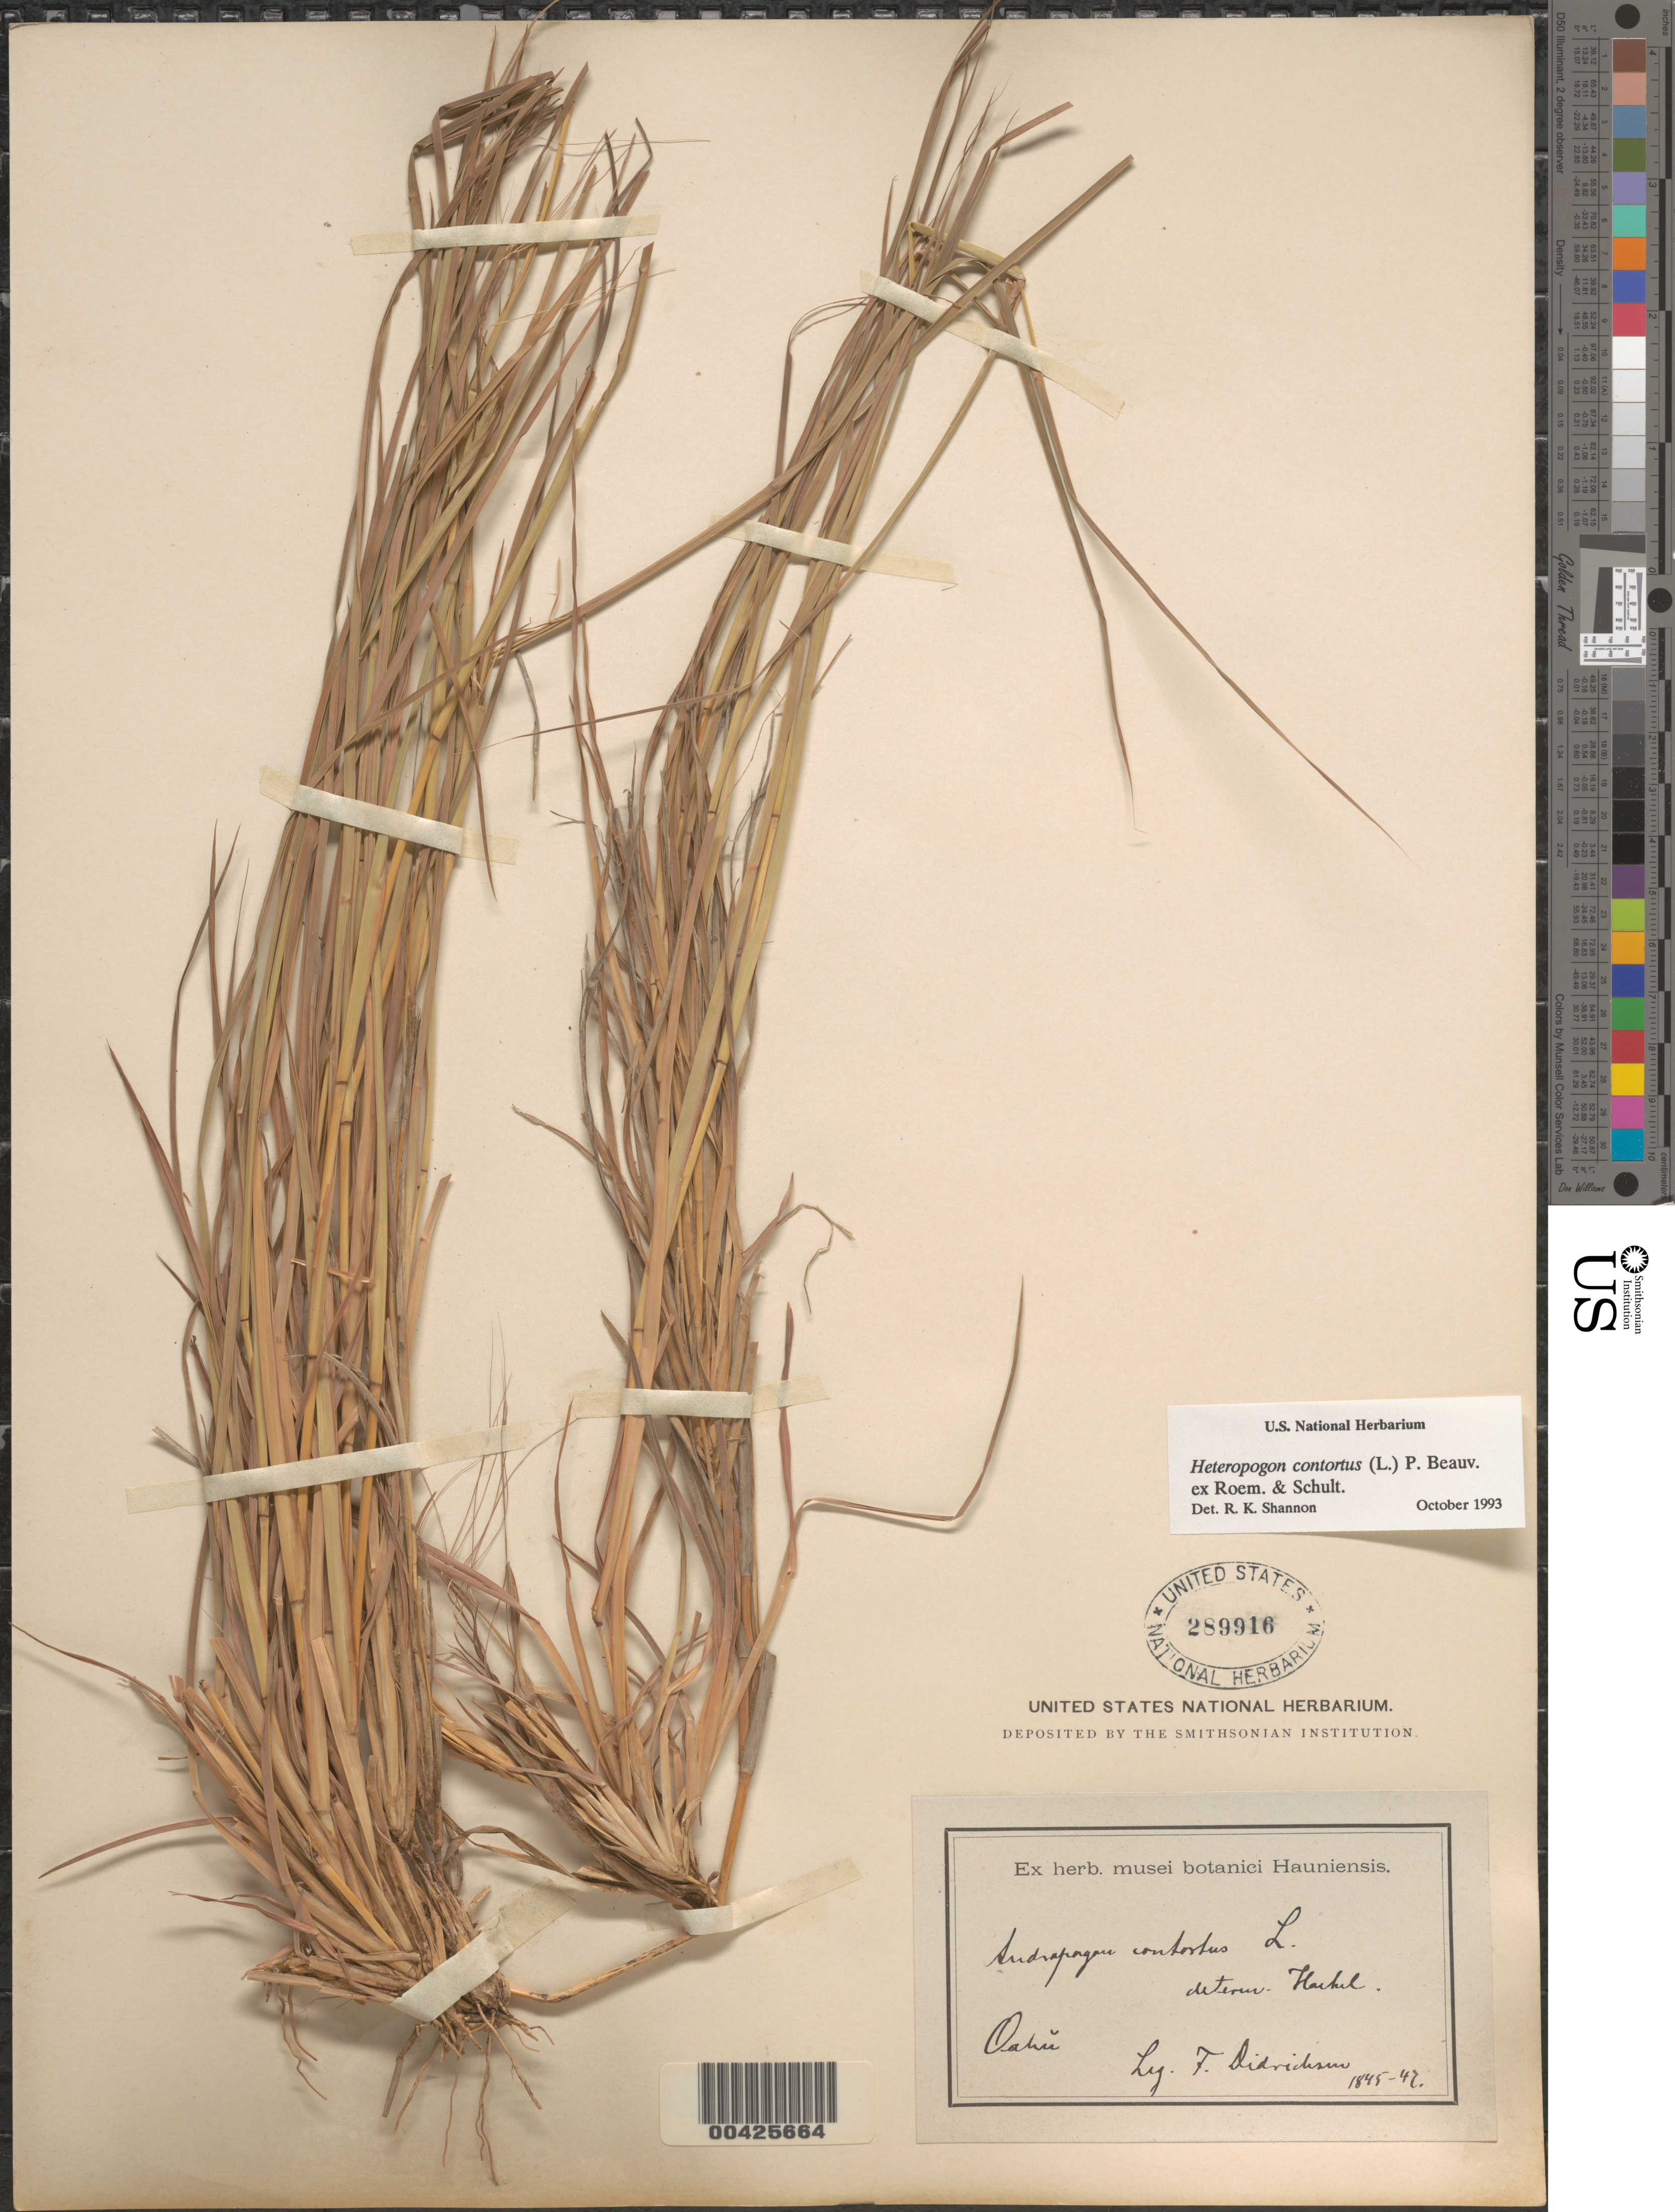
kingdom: Plantae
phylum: Tracheophyta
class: Liliopsida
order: Poales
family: Poaceae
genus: Heteropogon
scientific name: Heteropogon contortus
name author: (L.) P. Beauv. ex Roem. & Schult.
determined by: Shannon, R. K., (UNITED STATES)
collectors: ex Museum Botanicum Hauniense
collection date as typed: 1845 to -- --- 1847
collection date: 1845/1847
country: United States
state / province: Hawaii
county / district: Honolulu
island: Oahu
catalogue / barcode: US 289916